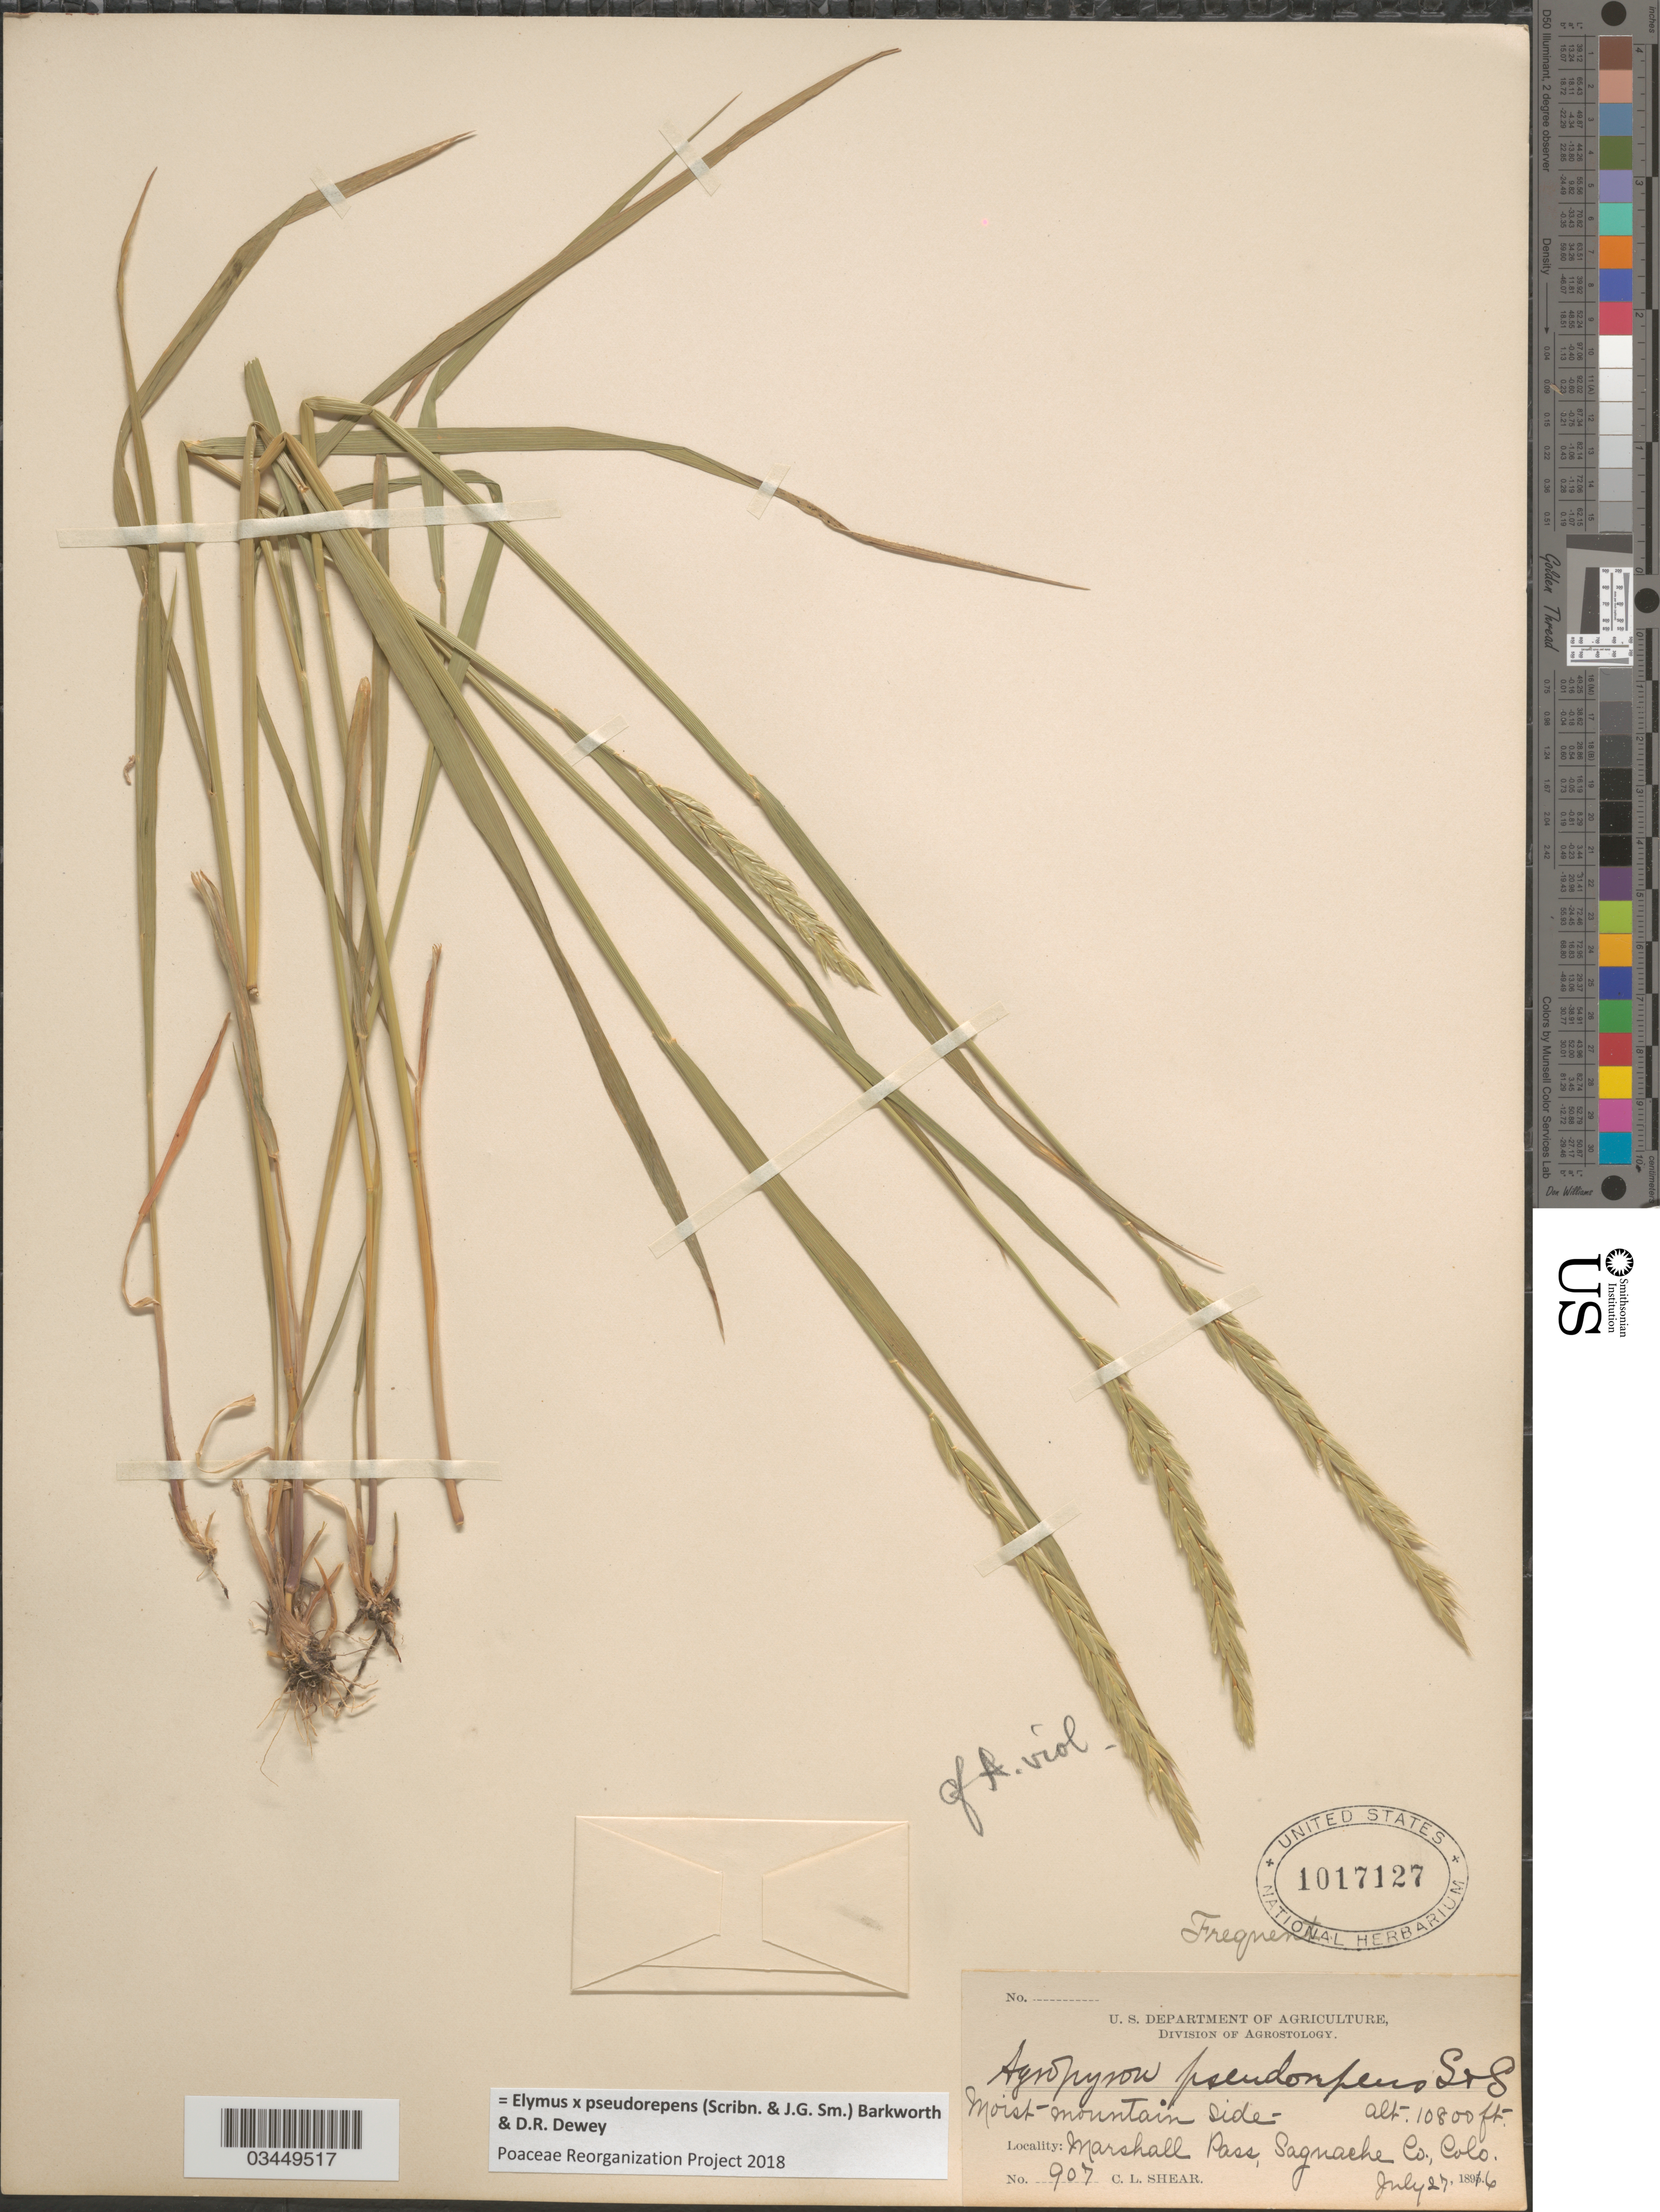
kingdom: Plantae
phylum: Tracheophyta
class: Liliopsida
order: Poales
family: Poaceae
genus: Elymus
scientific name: Elymus x pseudorepens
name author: (Scribn. & J.G. Sm.) Barkworth & Dewey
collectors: C. L. Shear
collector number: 907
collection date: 1896-07-27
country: United States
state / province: Colorado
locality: Moist mountain side. Marshall Pass, Saguache Co.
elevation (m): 3292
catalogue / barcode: US 1017127